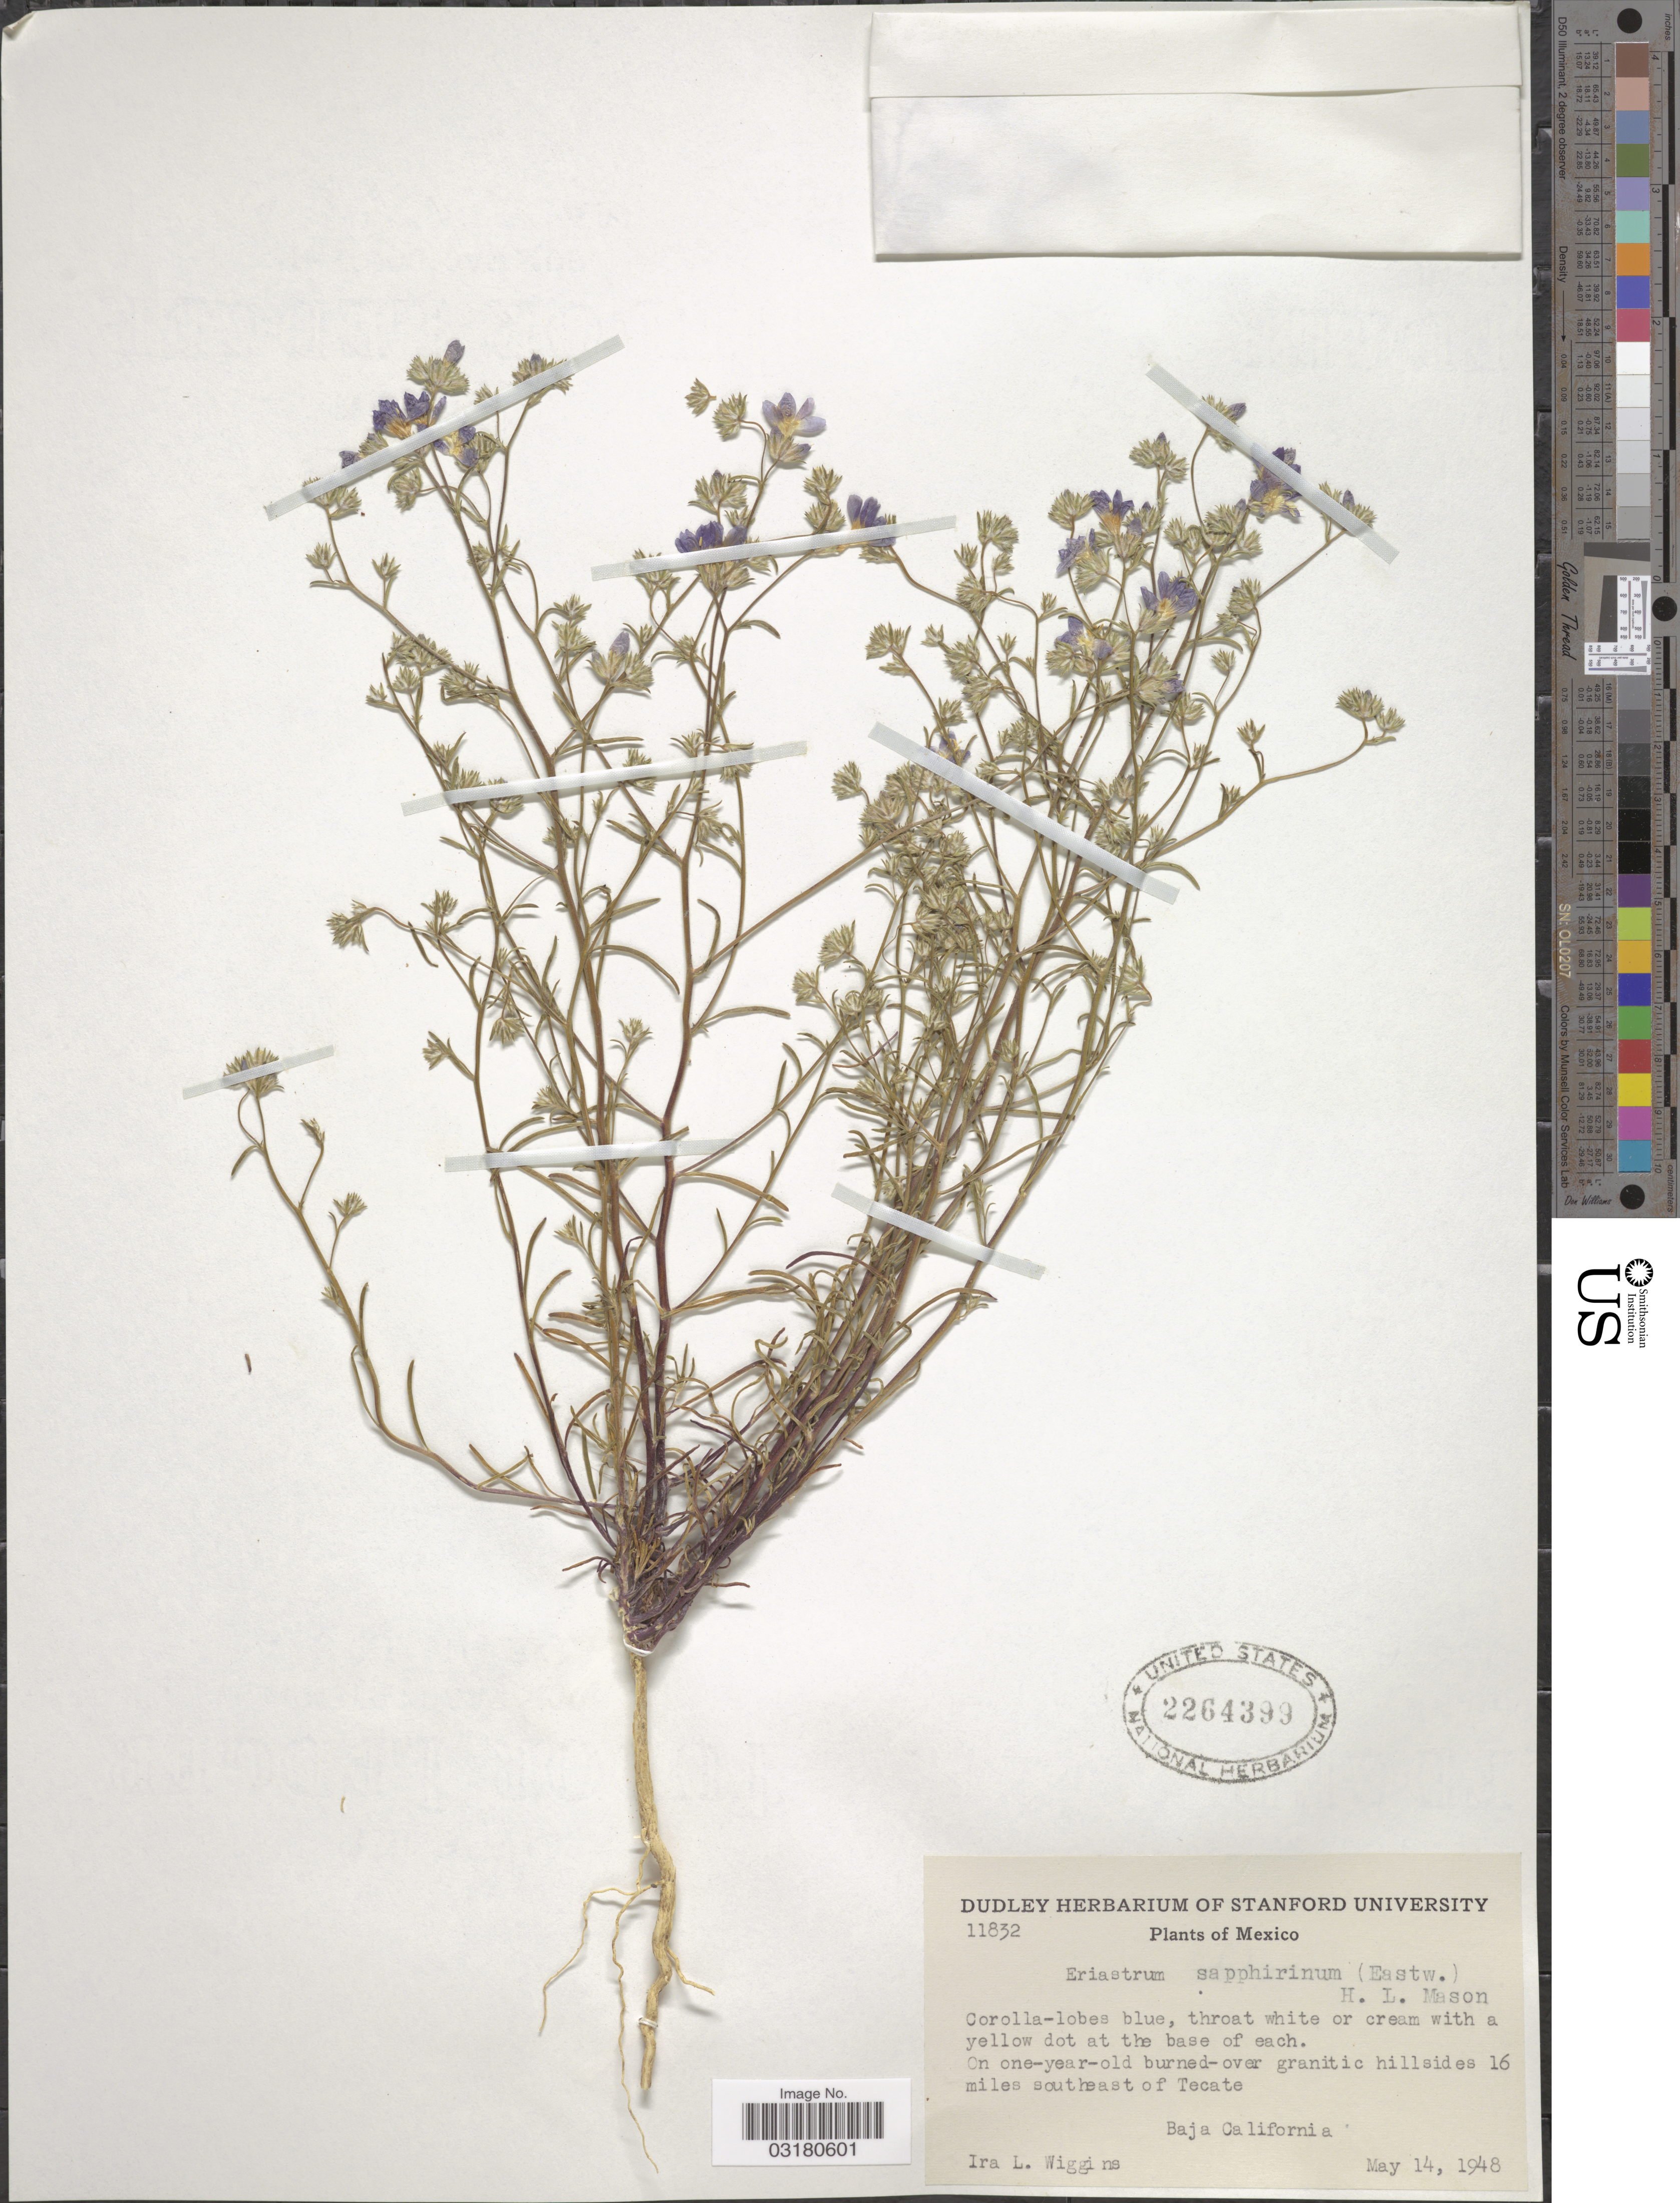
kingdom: Plantae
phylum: Tracheophyta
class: Magnoliopsida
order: Ericales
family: Polemoniaceae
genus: Eriastrum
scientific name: Eriastrum sapphirinum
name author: (Eastw.) H. Mason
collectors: I. L. Wiggins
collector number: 11832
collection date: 1948-05-14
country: Mexico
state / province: Baja California Norte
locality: Hillsides 16 miles southeast of Tecate.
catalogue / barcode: US 2264399